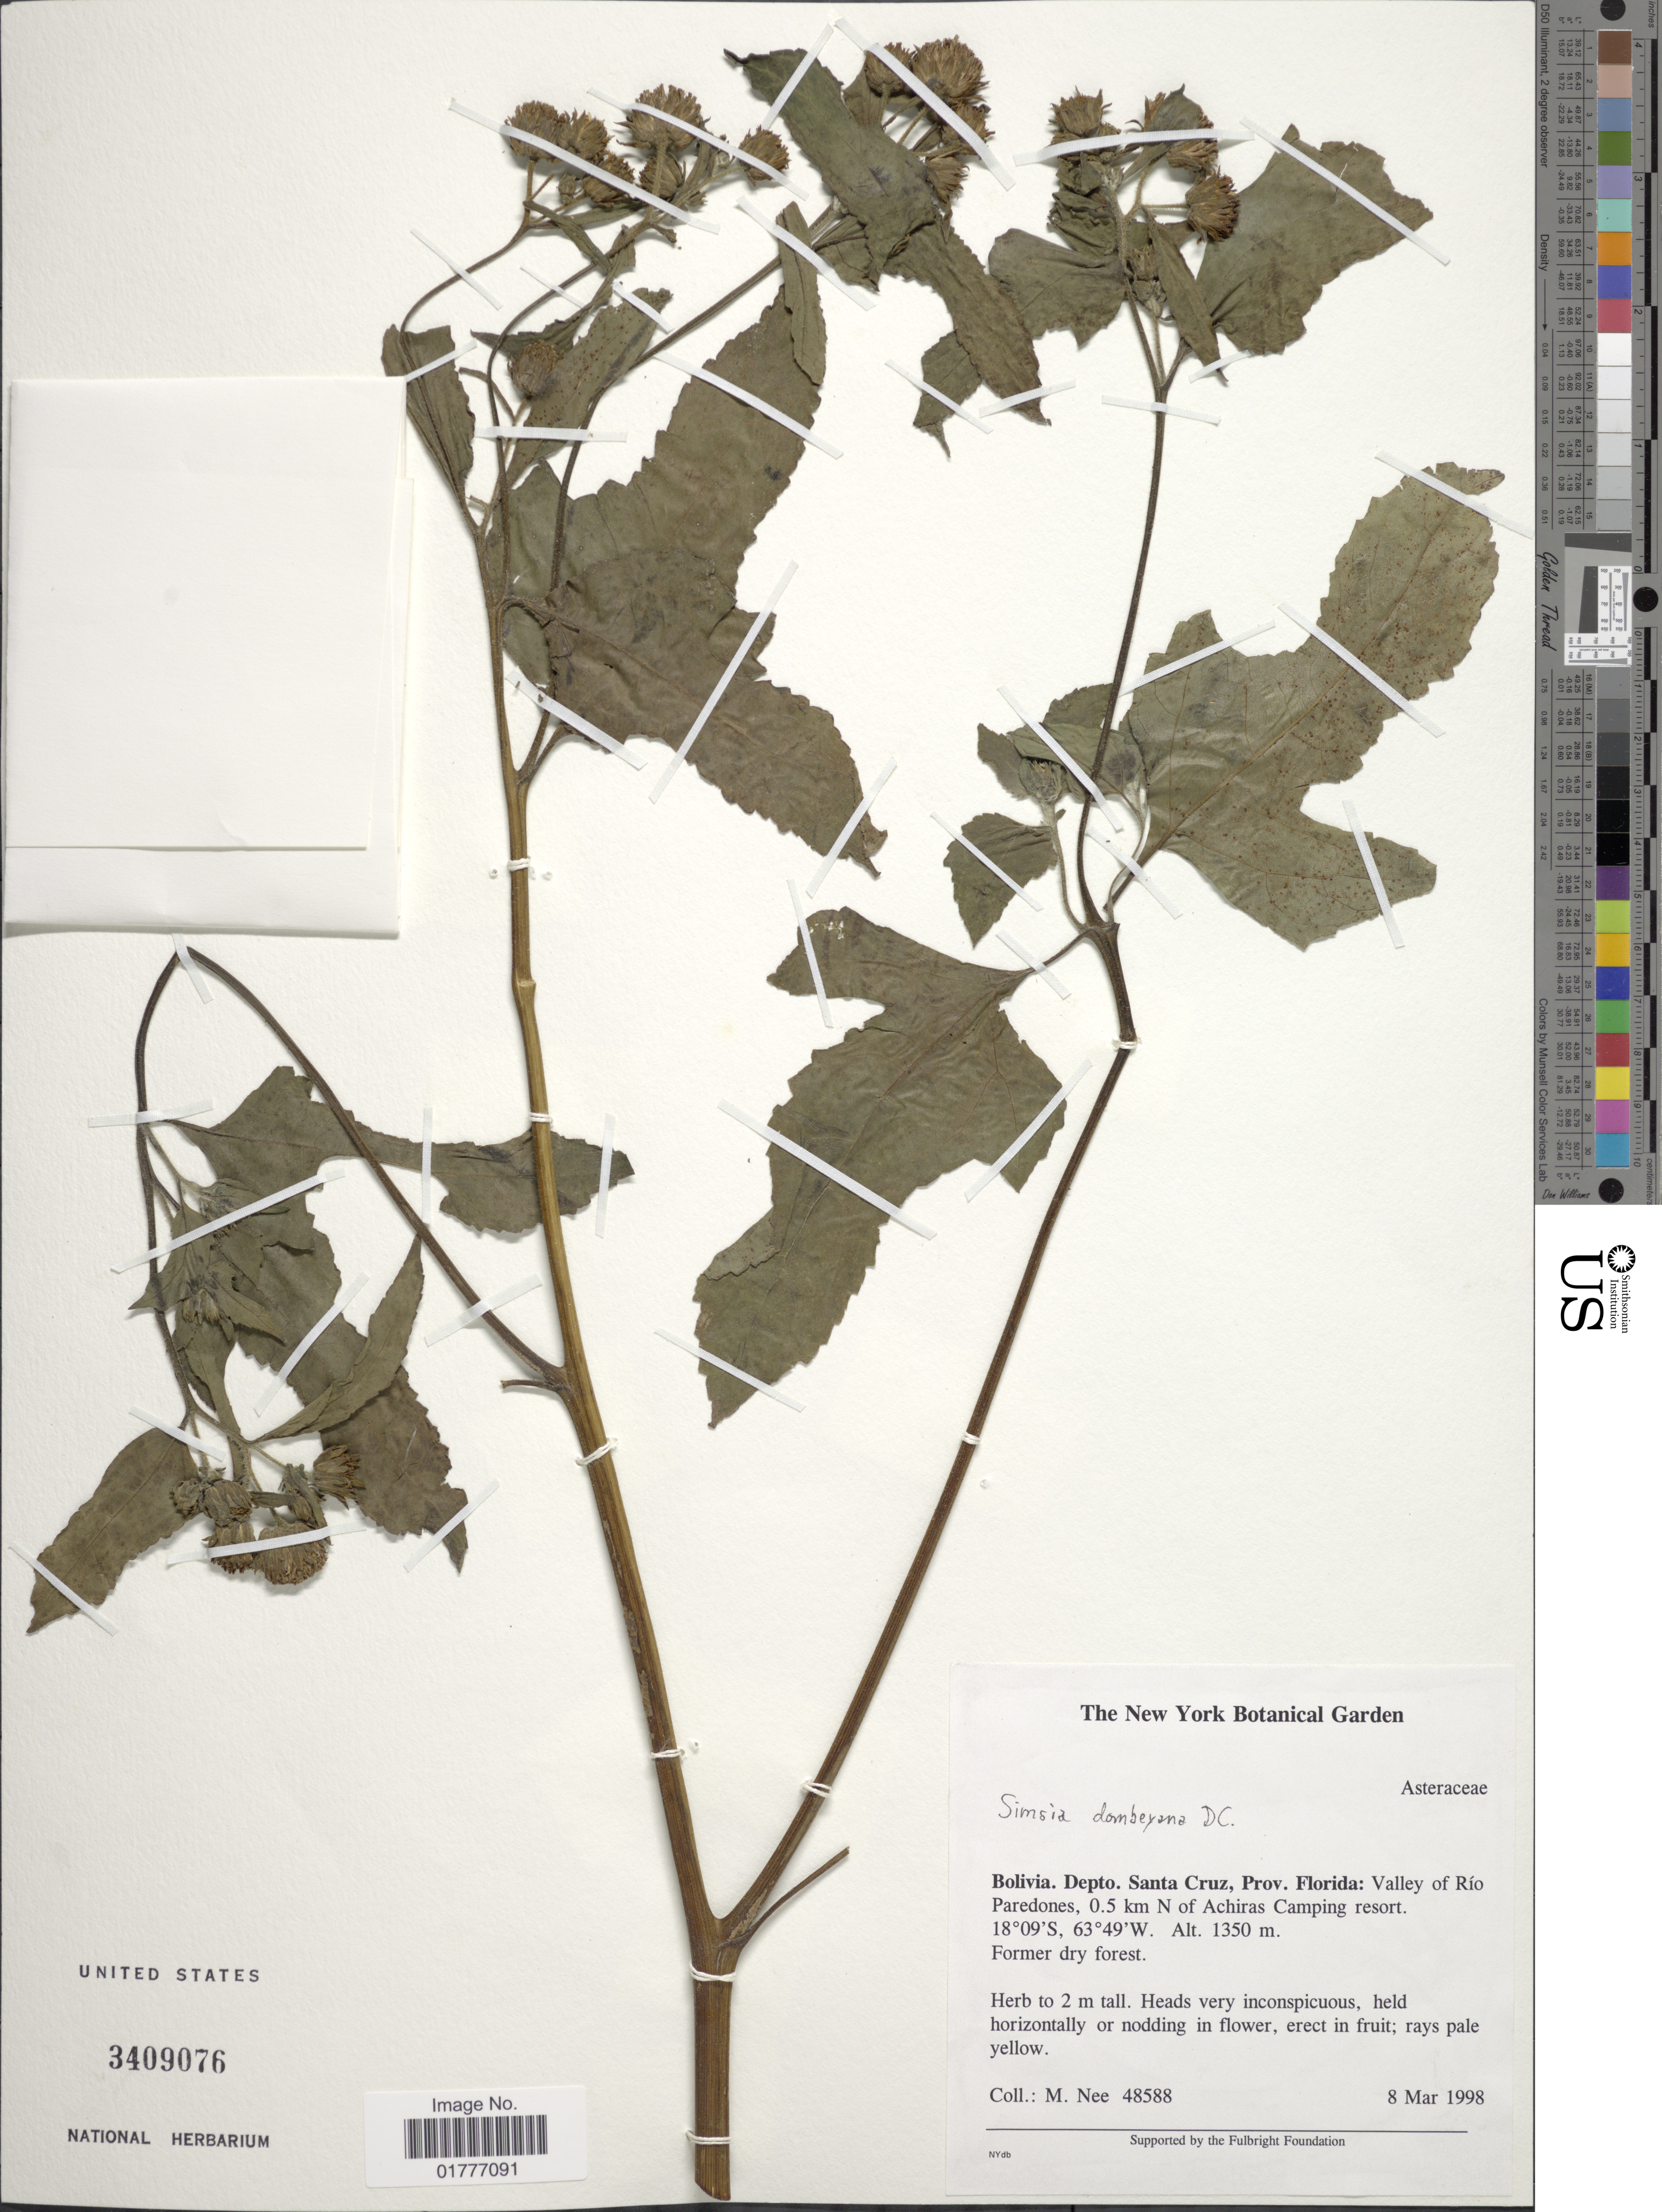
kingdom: Plantae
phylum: Tracheophyta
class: Magnoliopsida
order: Asterales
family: Asteraceae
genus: Simsia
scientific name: Simsia dombeyana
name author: DC.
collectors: M. Nee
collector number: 48588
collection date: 1998-03-08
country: Bolivia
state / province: Santa Cruz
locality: Prov. Florida: Valley of Río Paredones, 0.5 km N of Achiras Camping resort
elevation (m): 1350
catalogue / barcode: US 3409076